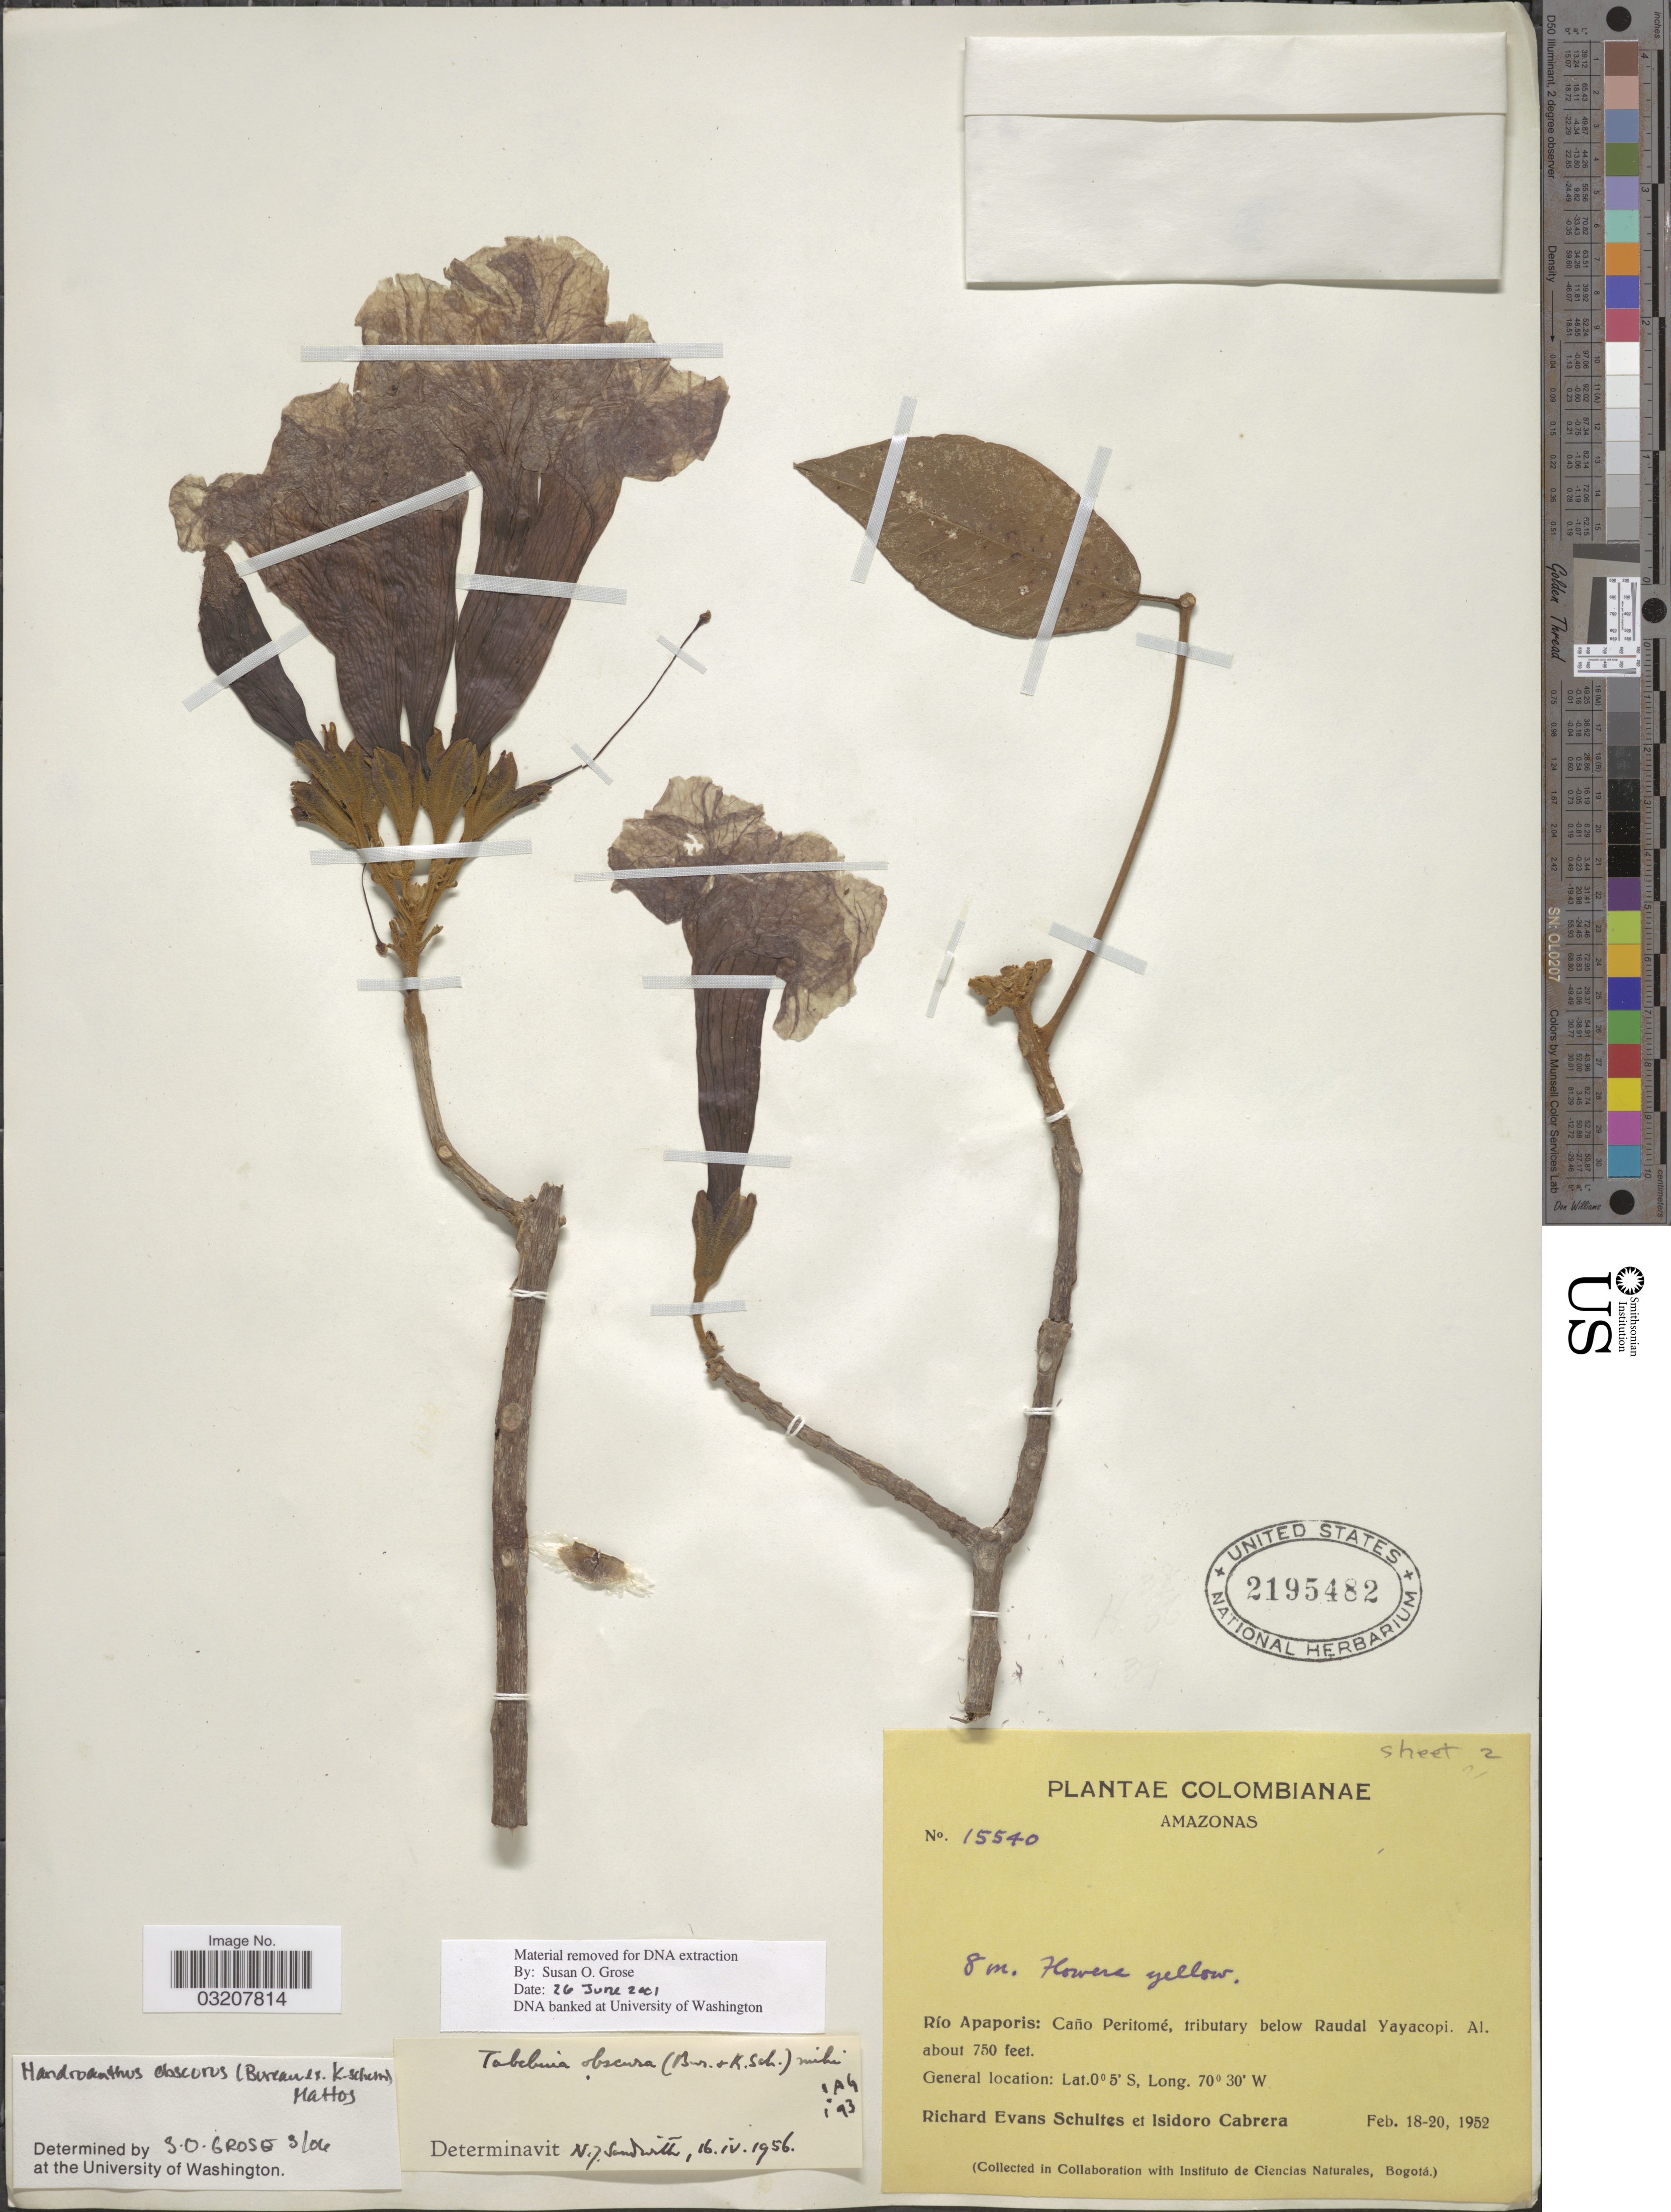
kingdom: Plantae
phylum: Tracheophyta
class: Magnoliopsida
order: Lamiales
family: Bignoniaceae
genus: Handroanthus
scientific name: Handroanthus obscurus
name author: (Bureau ex K. Schum.) Mattos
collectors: R. E. Schultes & I. Cabrera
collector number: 15540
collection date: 1952-02-18/1952-02-20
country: Colombia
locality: Río Apaporis: Caño Peritomé, tributary below Raudal Yayacopi.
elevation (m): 229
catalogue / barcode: US 2195482